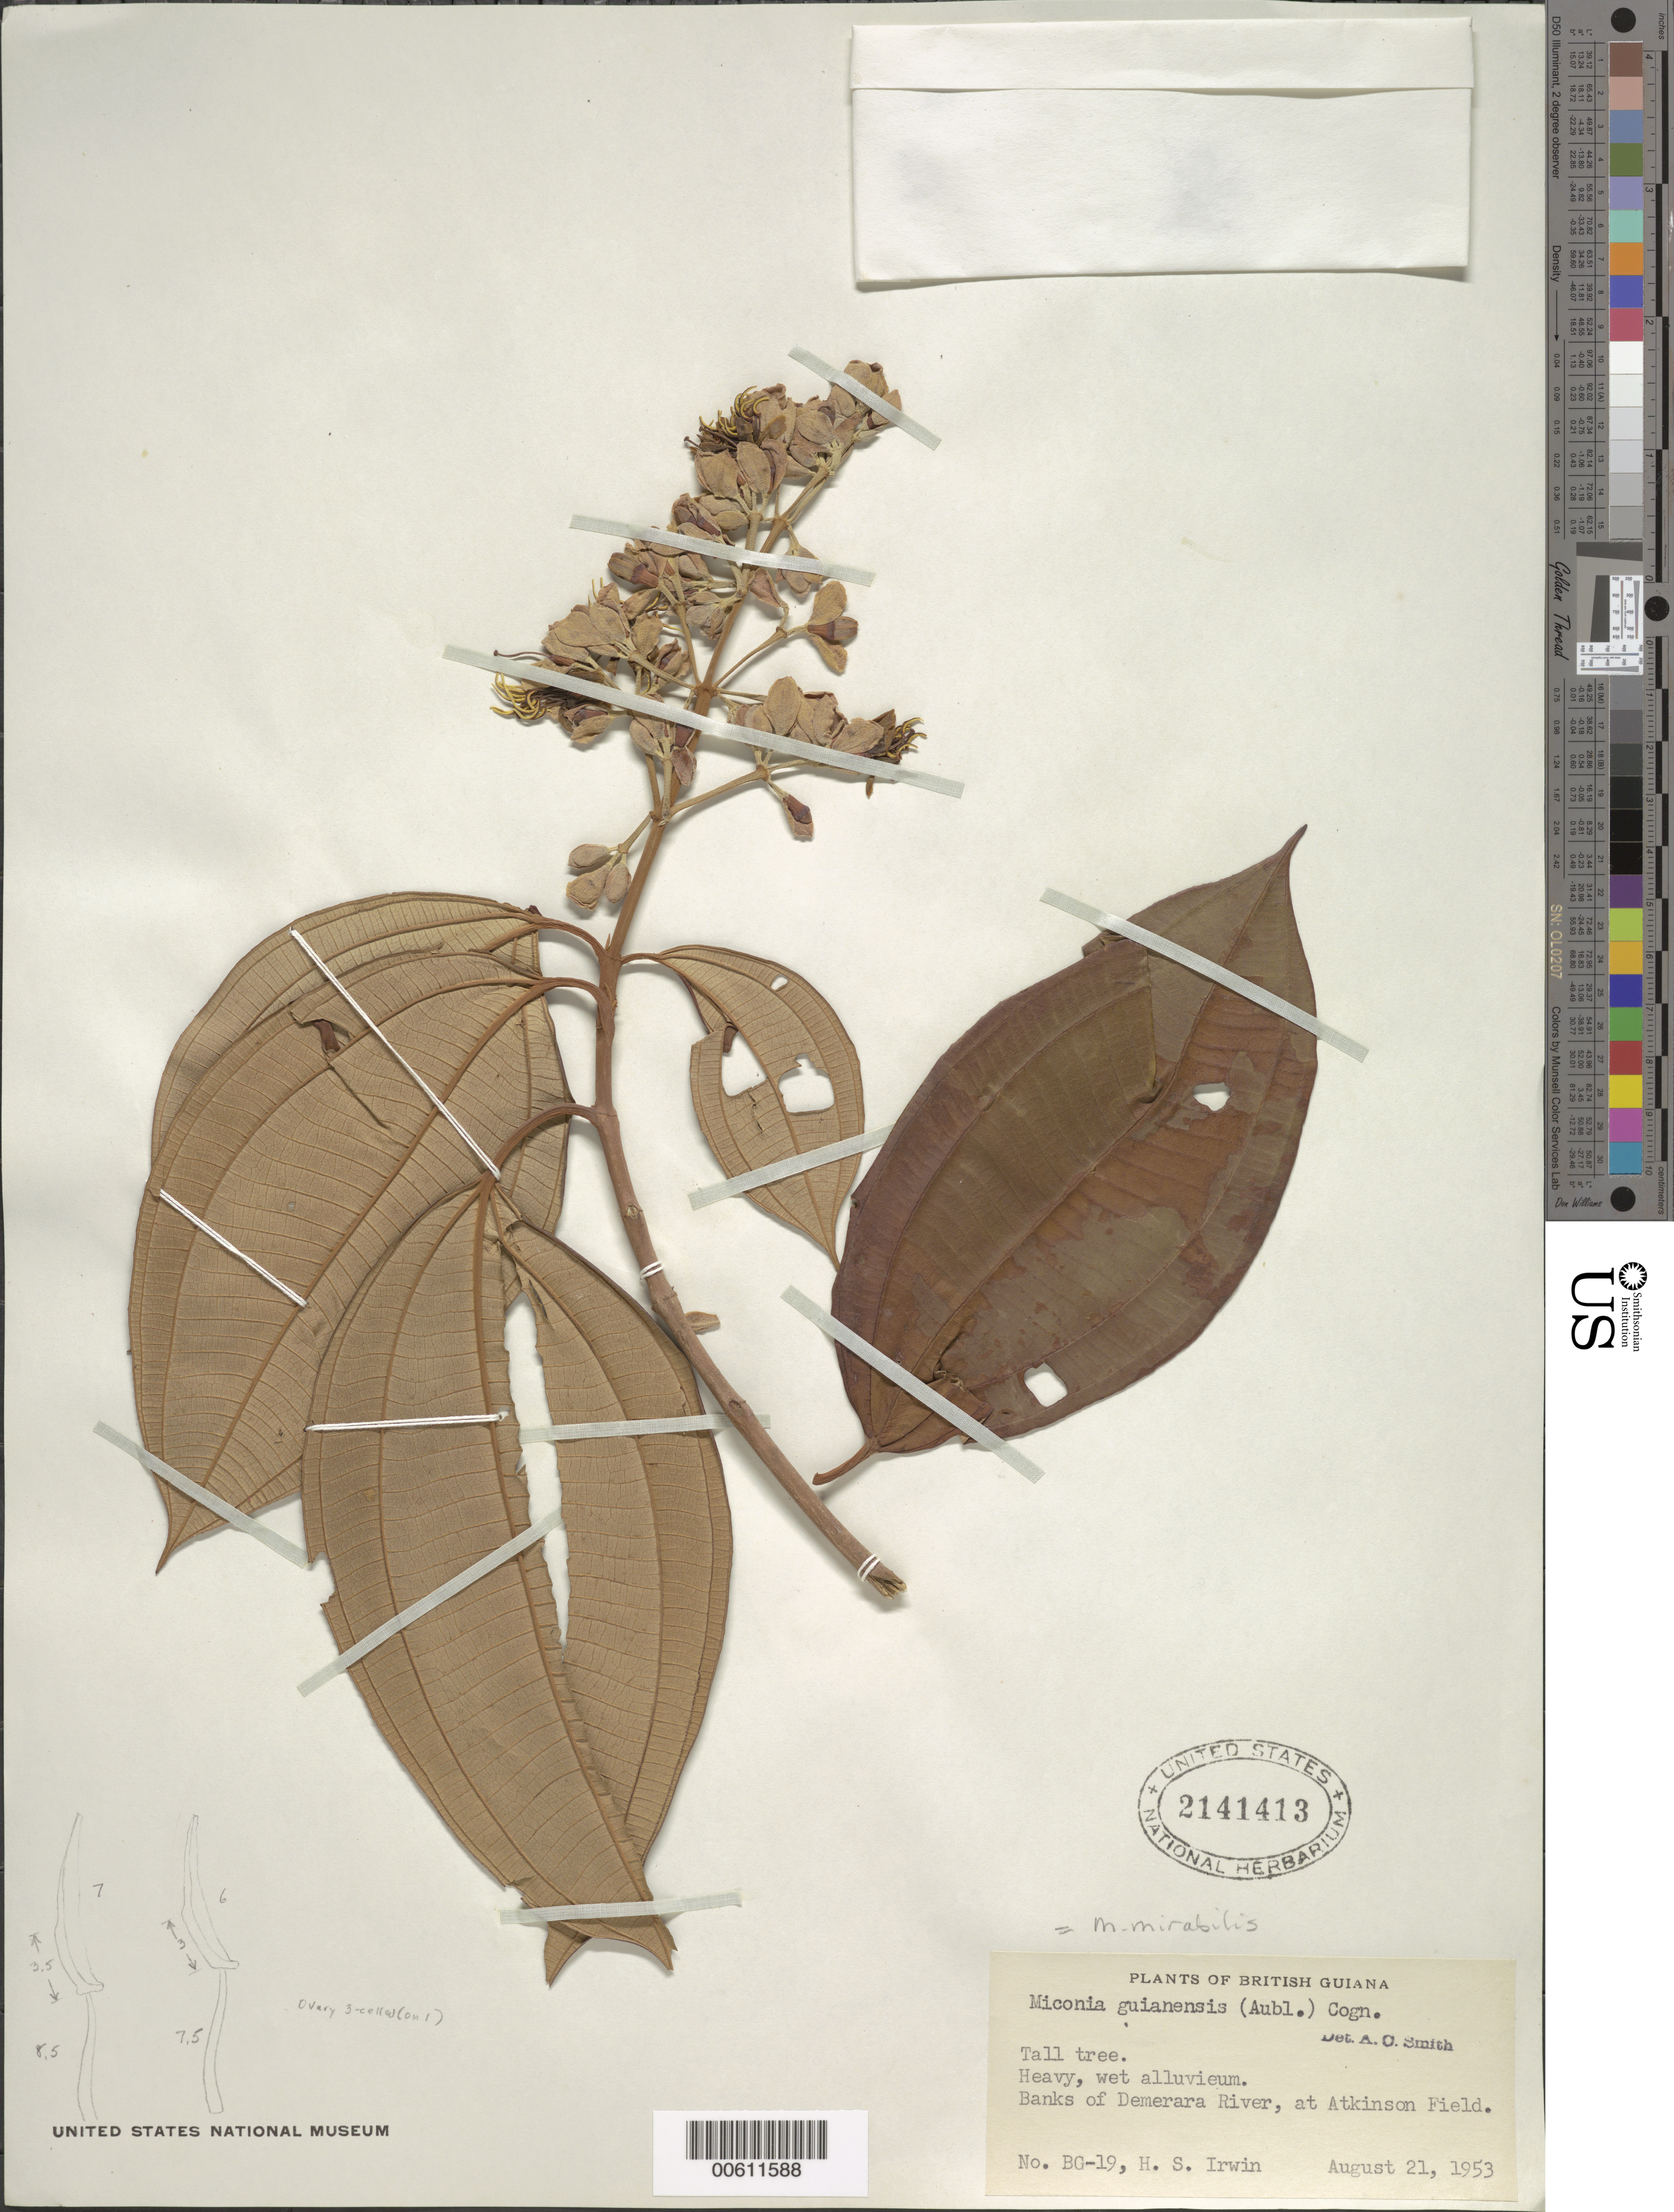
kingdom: Plantae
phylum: Tracheophyta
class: Magnoliopsida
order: Myrtales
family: Melastomataceae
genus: Miconia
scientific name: Miconia mirabilis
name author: (Aubl.) L.O. Williams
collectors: H. Irwin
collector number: BG 19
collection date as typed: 21-Aug-53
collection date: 1953-08-21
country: Guyana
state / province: Demerara-Mahaica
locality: Atkinson Field, 20 mi. S of Georgetown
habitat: Heavy, wet alluvieum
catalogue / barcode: US 2141413